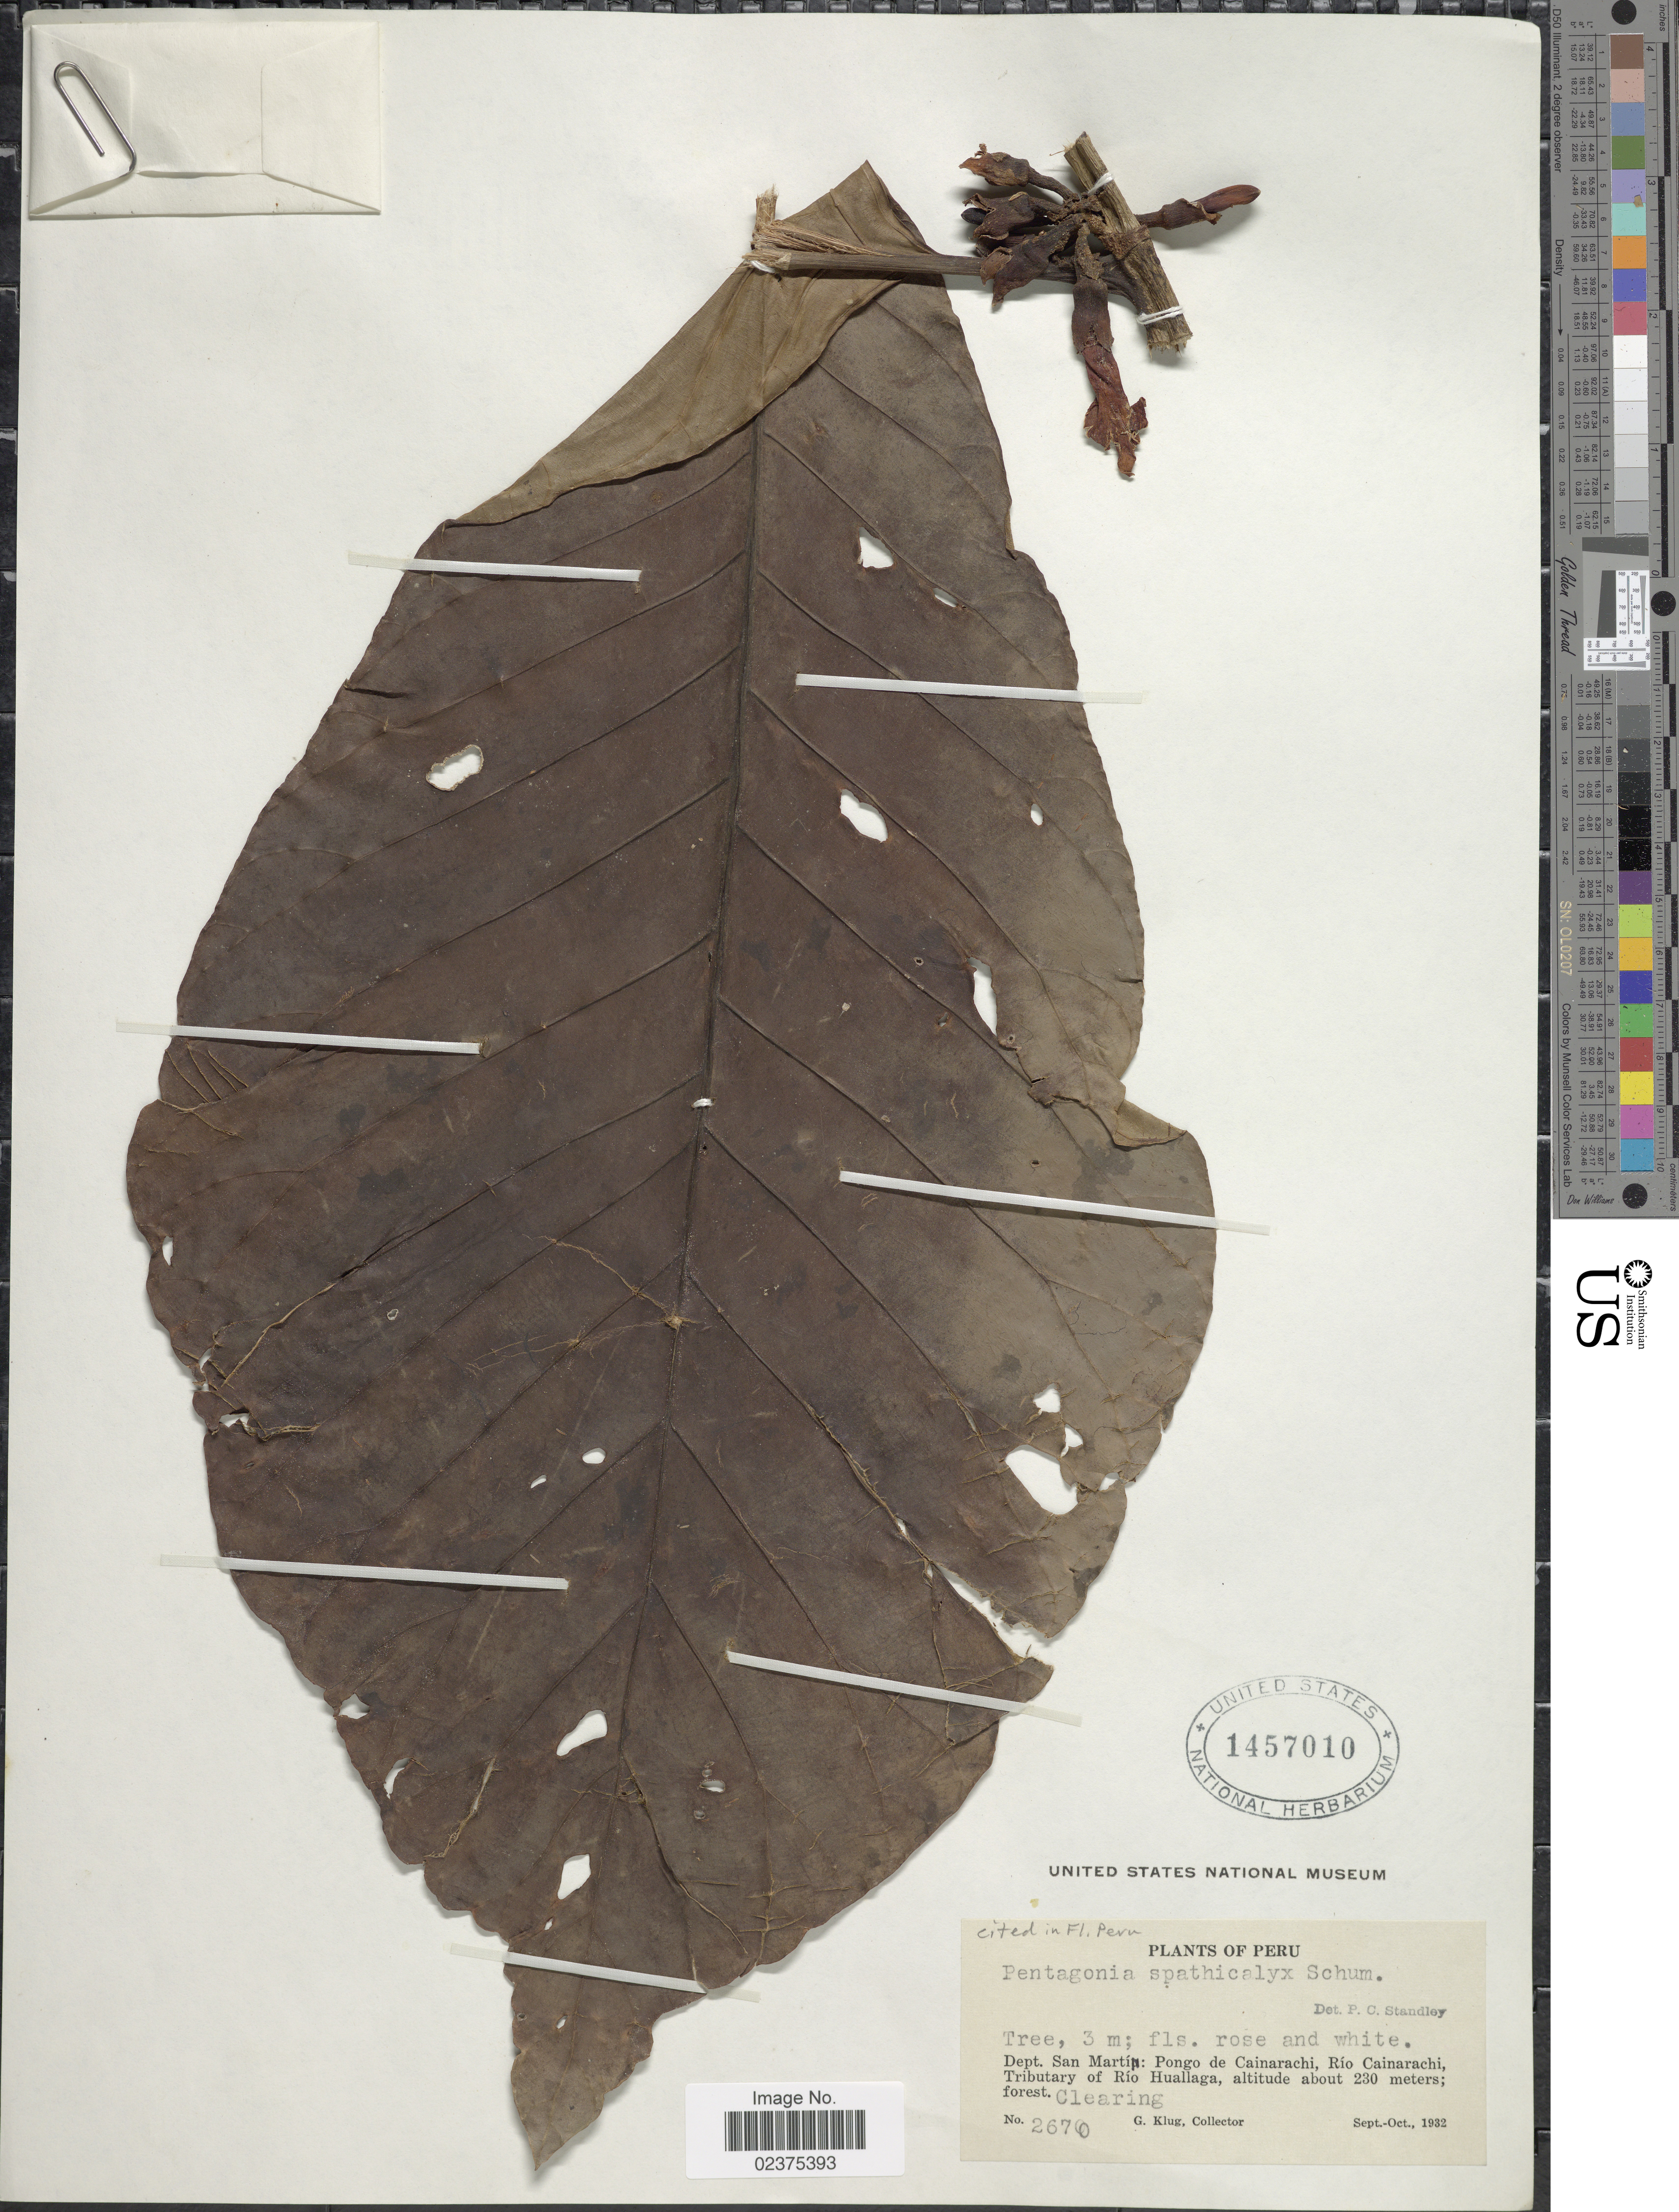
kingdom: Plantae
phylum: Tracheophyta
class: Magnoliopsida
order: Gentianales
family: Rubiaceae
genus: Pentagonia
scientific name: Pentagonia spathicalyx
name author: K. Schum.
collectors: G. Klug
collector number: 2670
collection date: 1932-09/1932-10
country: Peru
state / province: San Martín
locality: Dept. San Martin: Pongo de Cainarachi, Rio Cainarachi, Tributary of Rio Huallaga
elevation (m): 230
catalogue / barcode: US 1457010